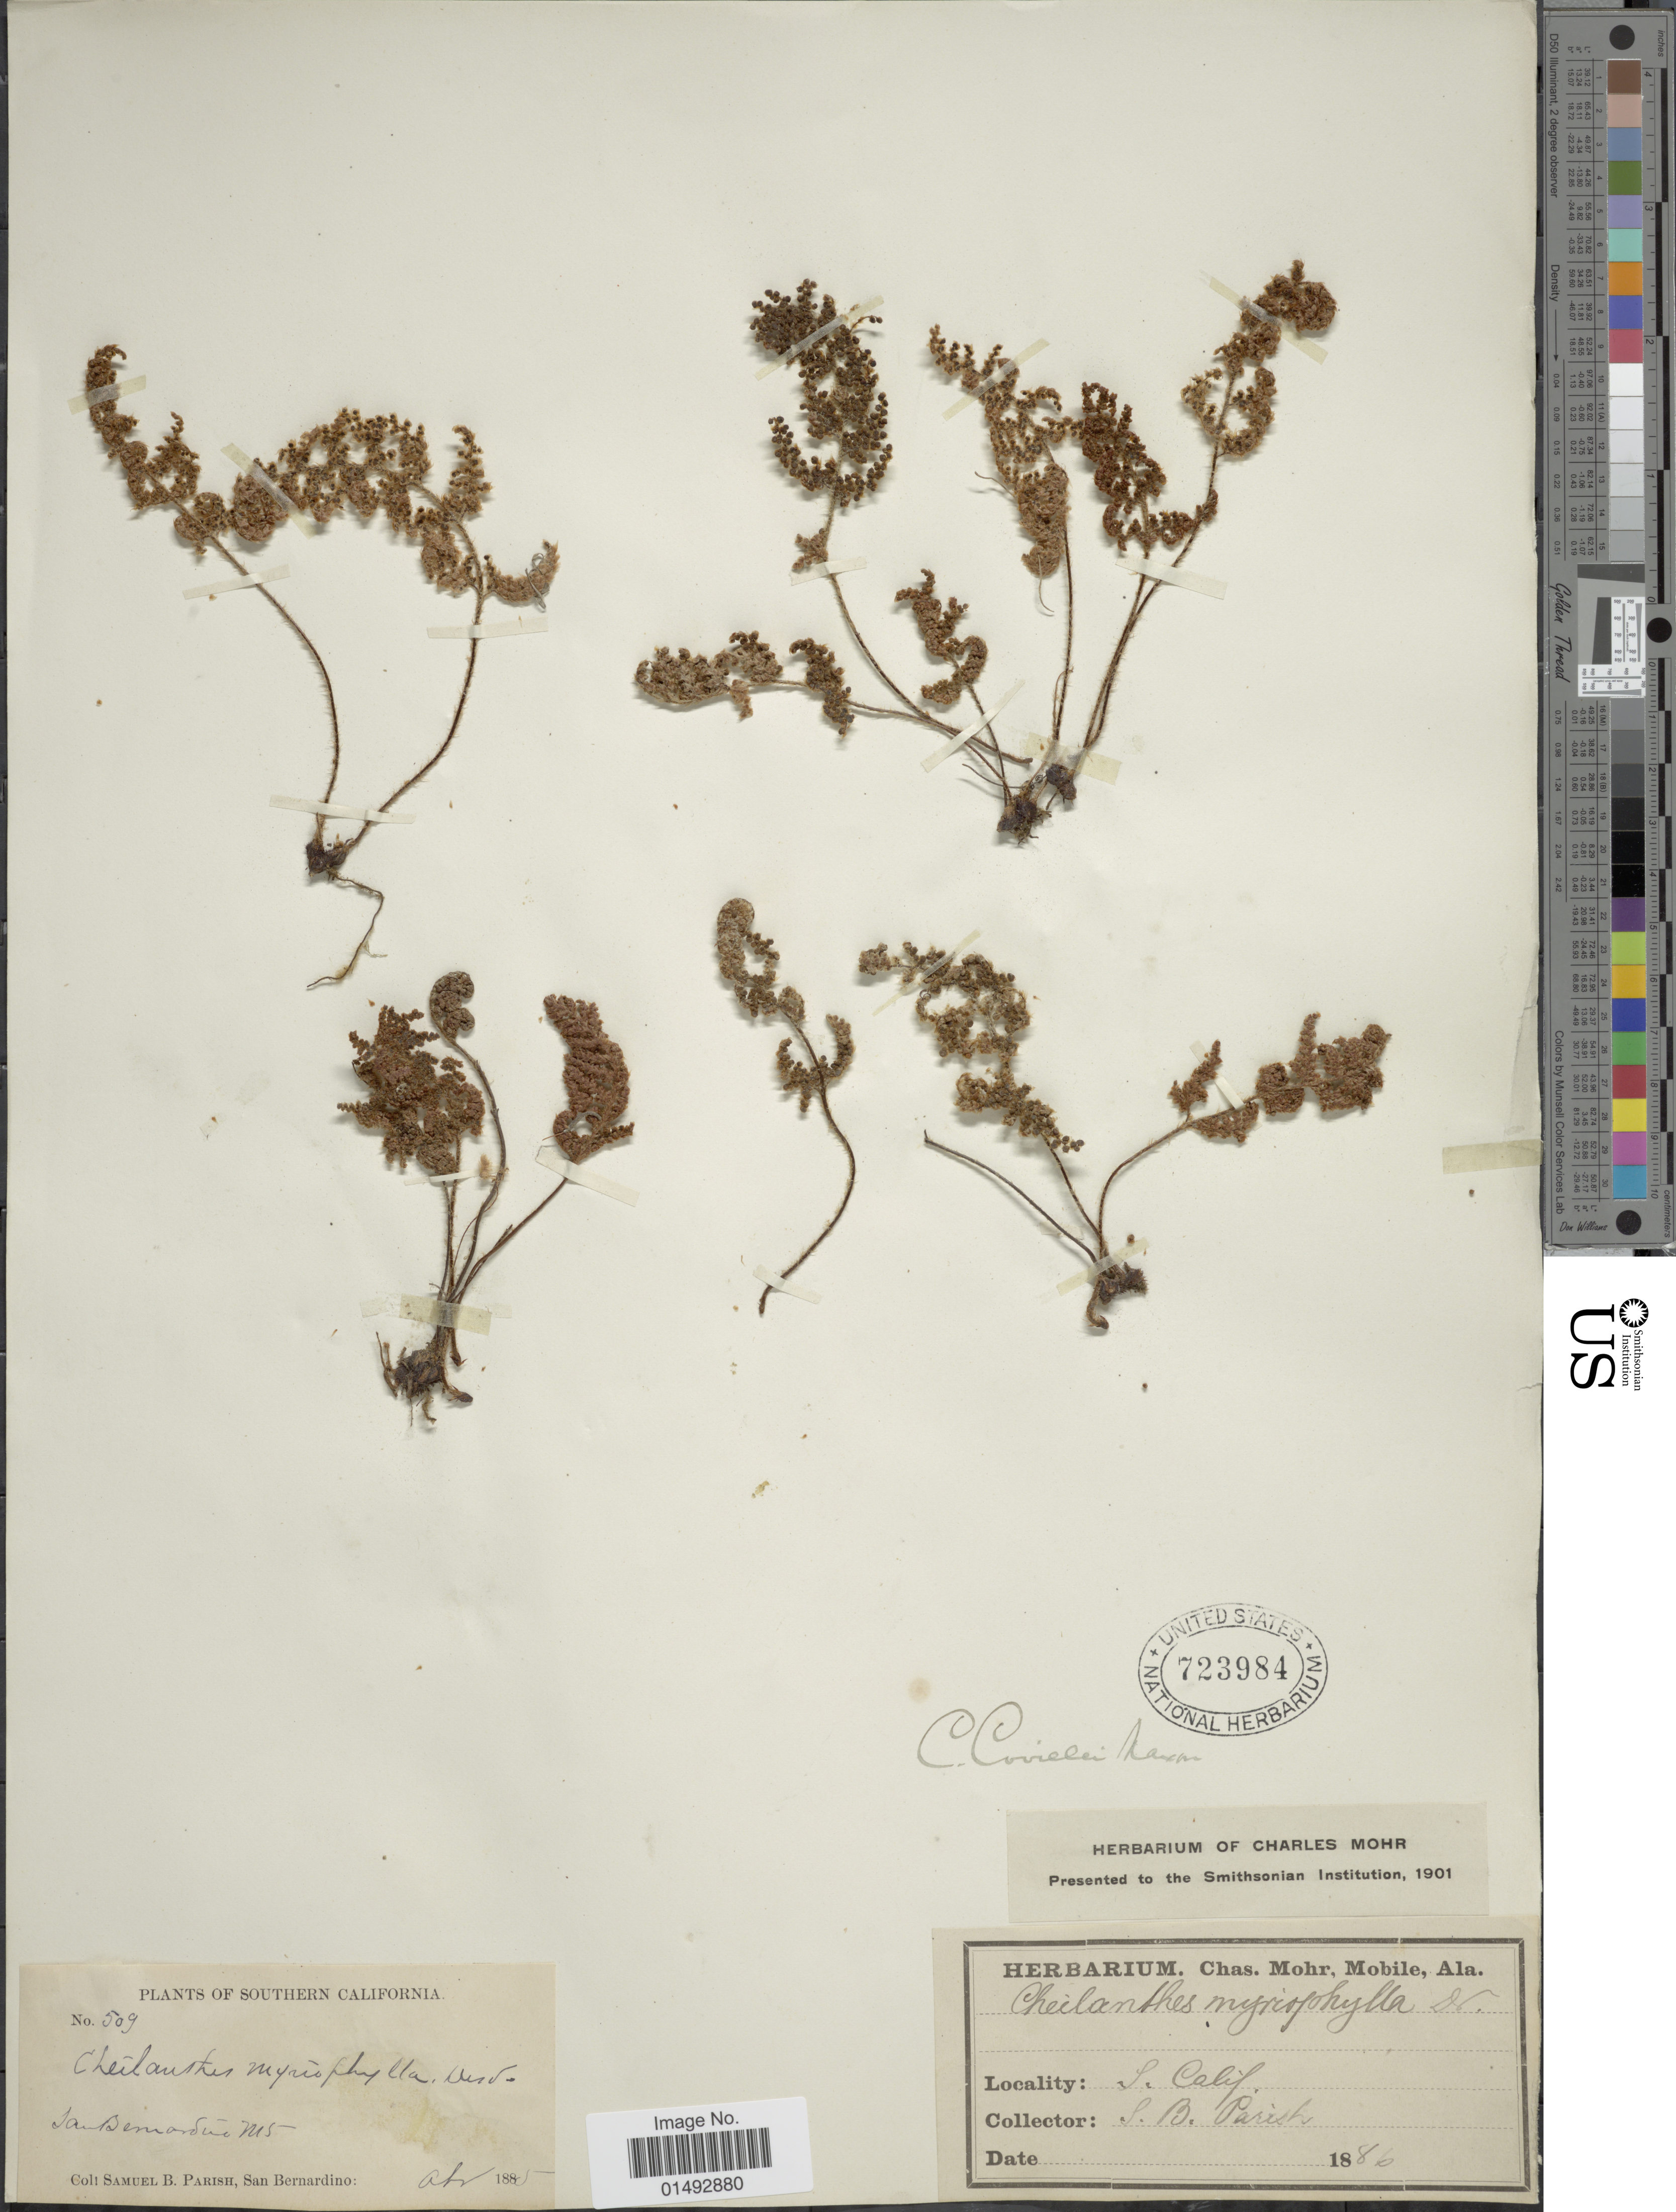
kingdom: Plantae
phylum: Tracheophyta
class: Polypodiopsida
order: Polypodiales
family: Pteridaceae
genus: Myriopteris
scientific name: Myriopteris covillei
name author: (Maxon) Á. Löve & D. Löve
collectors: S. B. Parish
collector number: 509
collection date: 1885-04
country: United States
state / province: California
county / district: San Bernardino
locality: Southern California, San Bernardino Mts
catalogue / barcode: US 723984